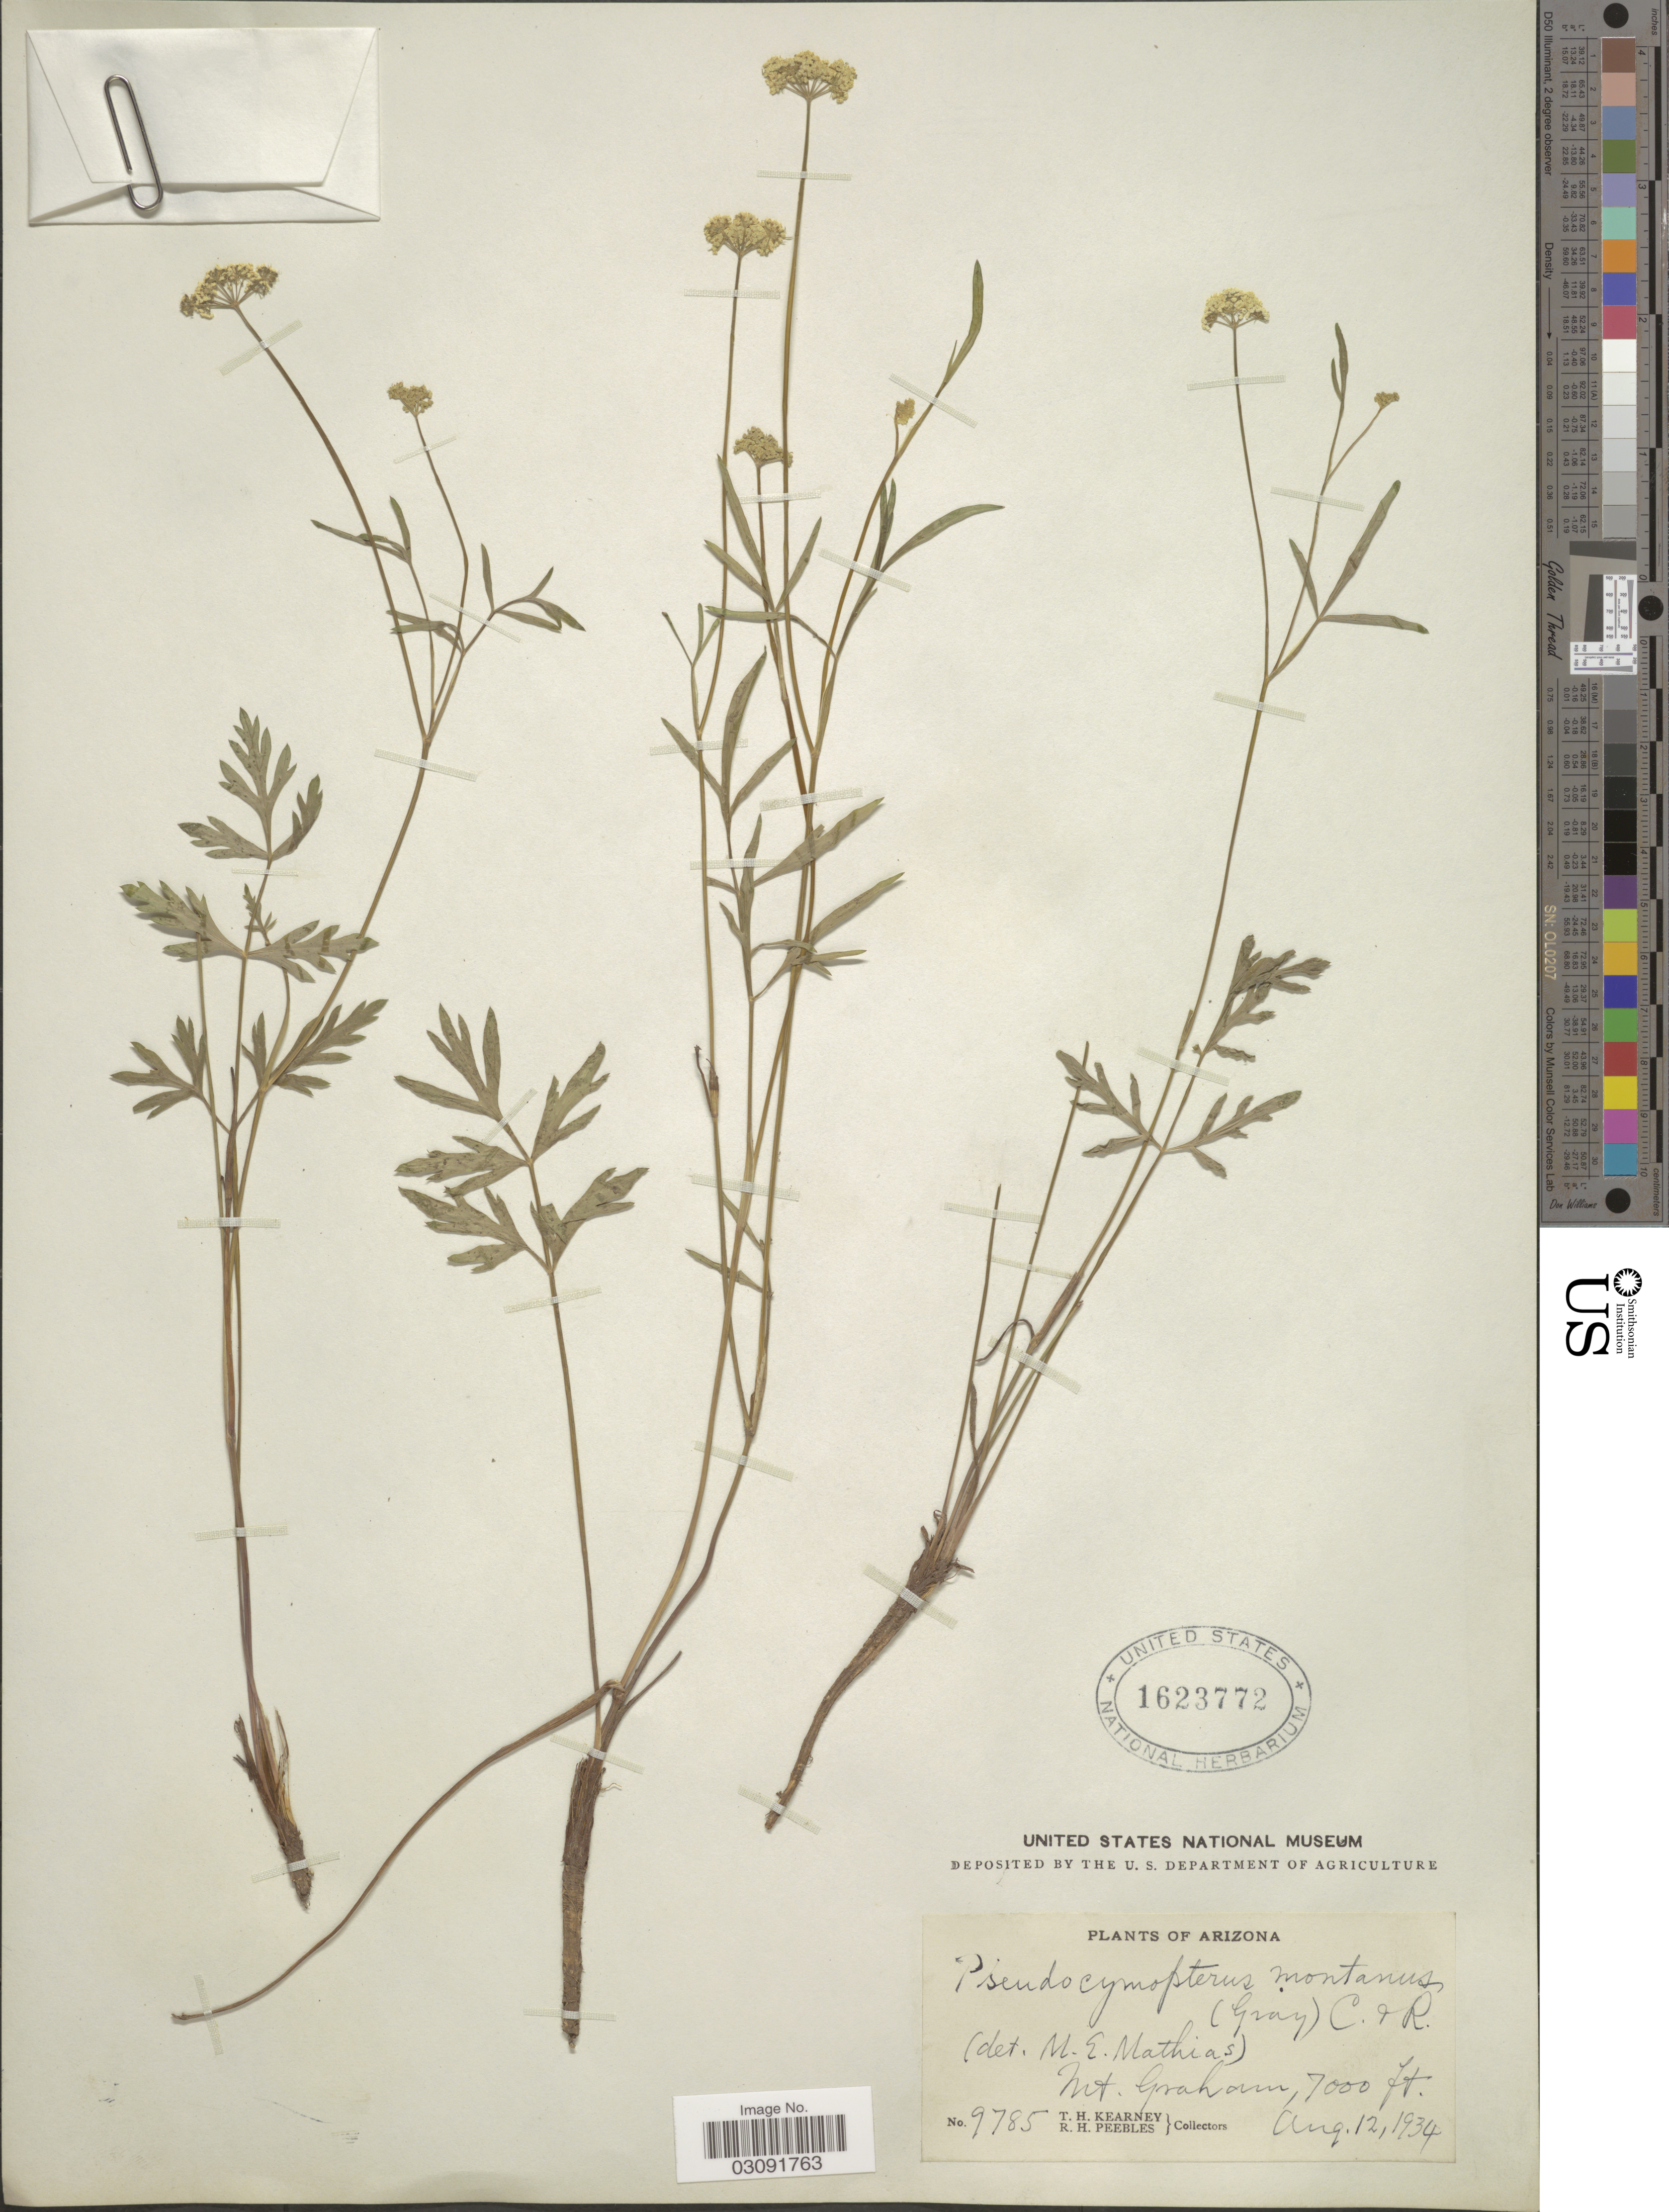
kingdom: Plantae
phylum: Tracheophyta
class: Magnoliopsida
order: Apiales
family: Apiaceae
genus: Pseudocymopterus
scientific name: Pseudocymopterus montanus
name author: (A. Gray) J.M. Coult. & Rose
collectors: T. H. Kearney & R. H. Peebles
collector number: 9785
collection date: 1934-08-12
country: United States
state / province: Arizona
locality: Mt. Graham.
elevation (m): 2134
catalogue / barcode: US 1623772